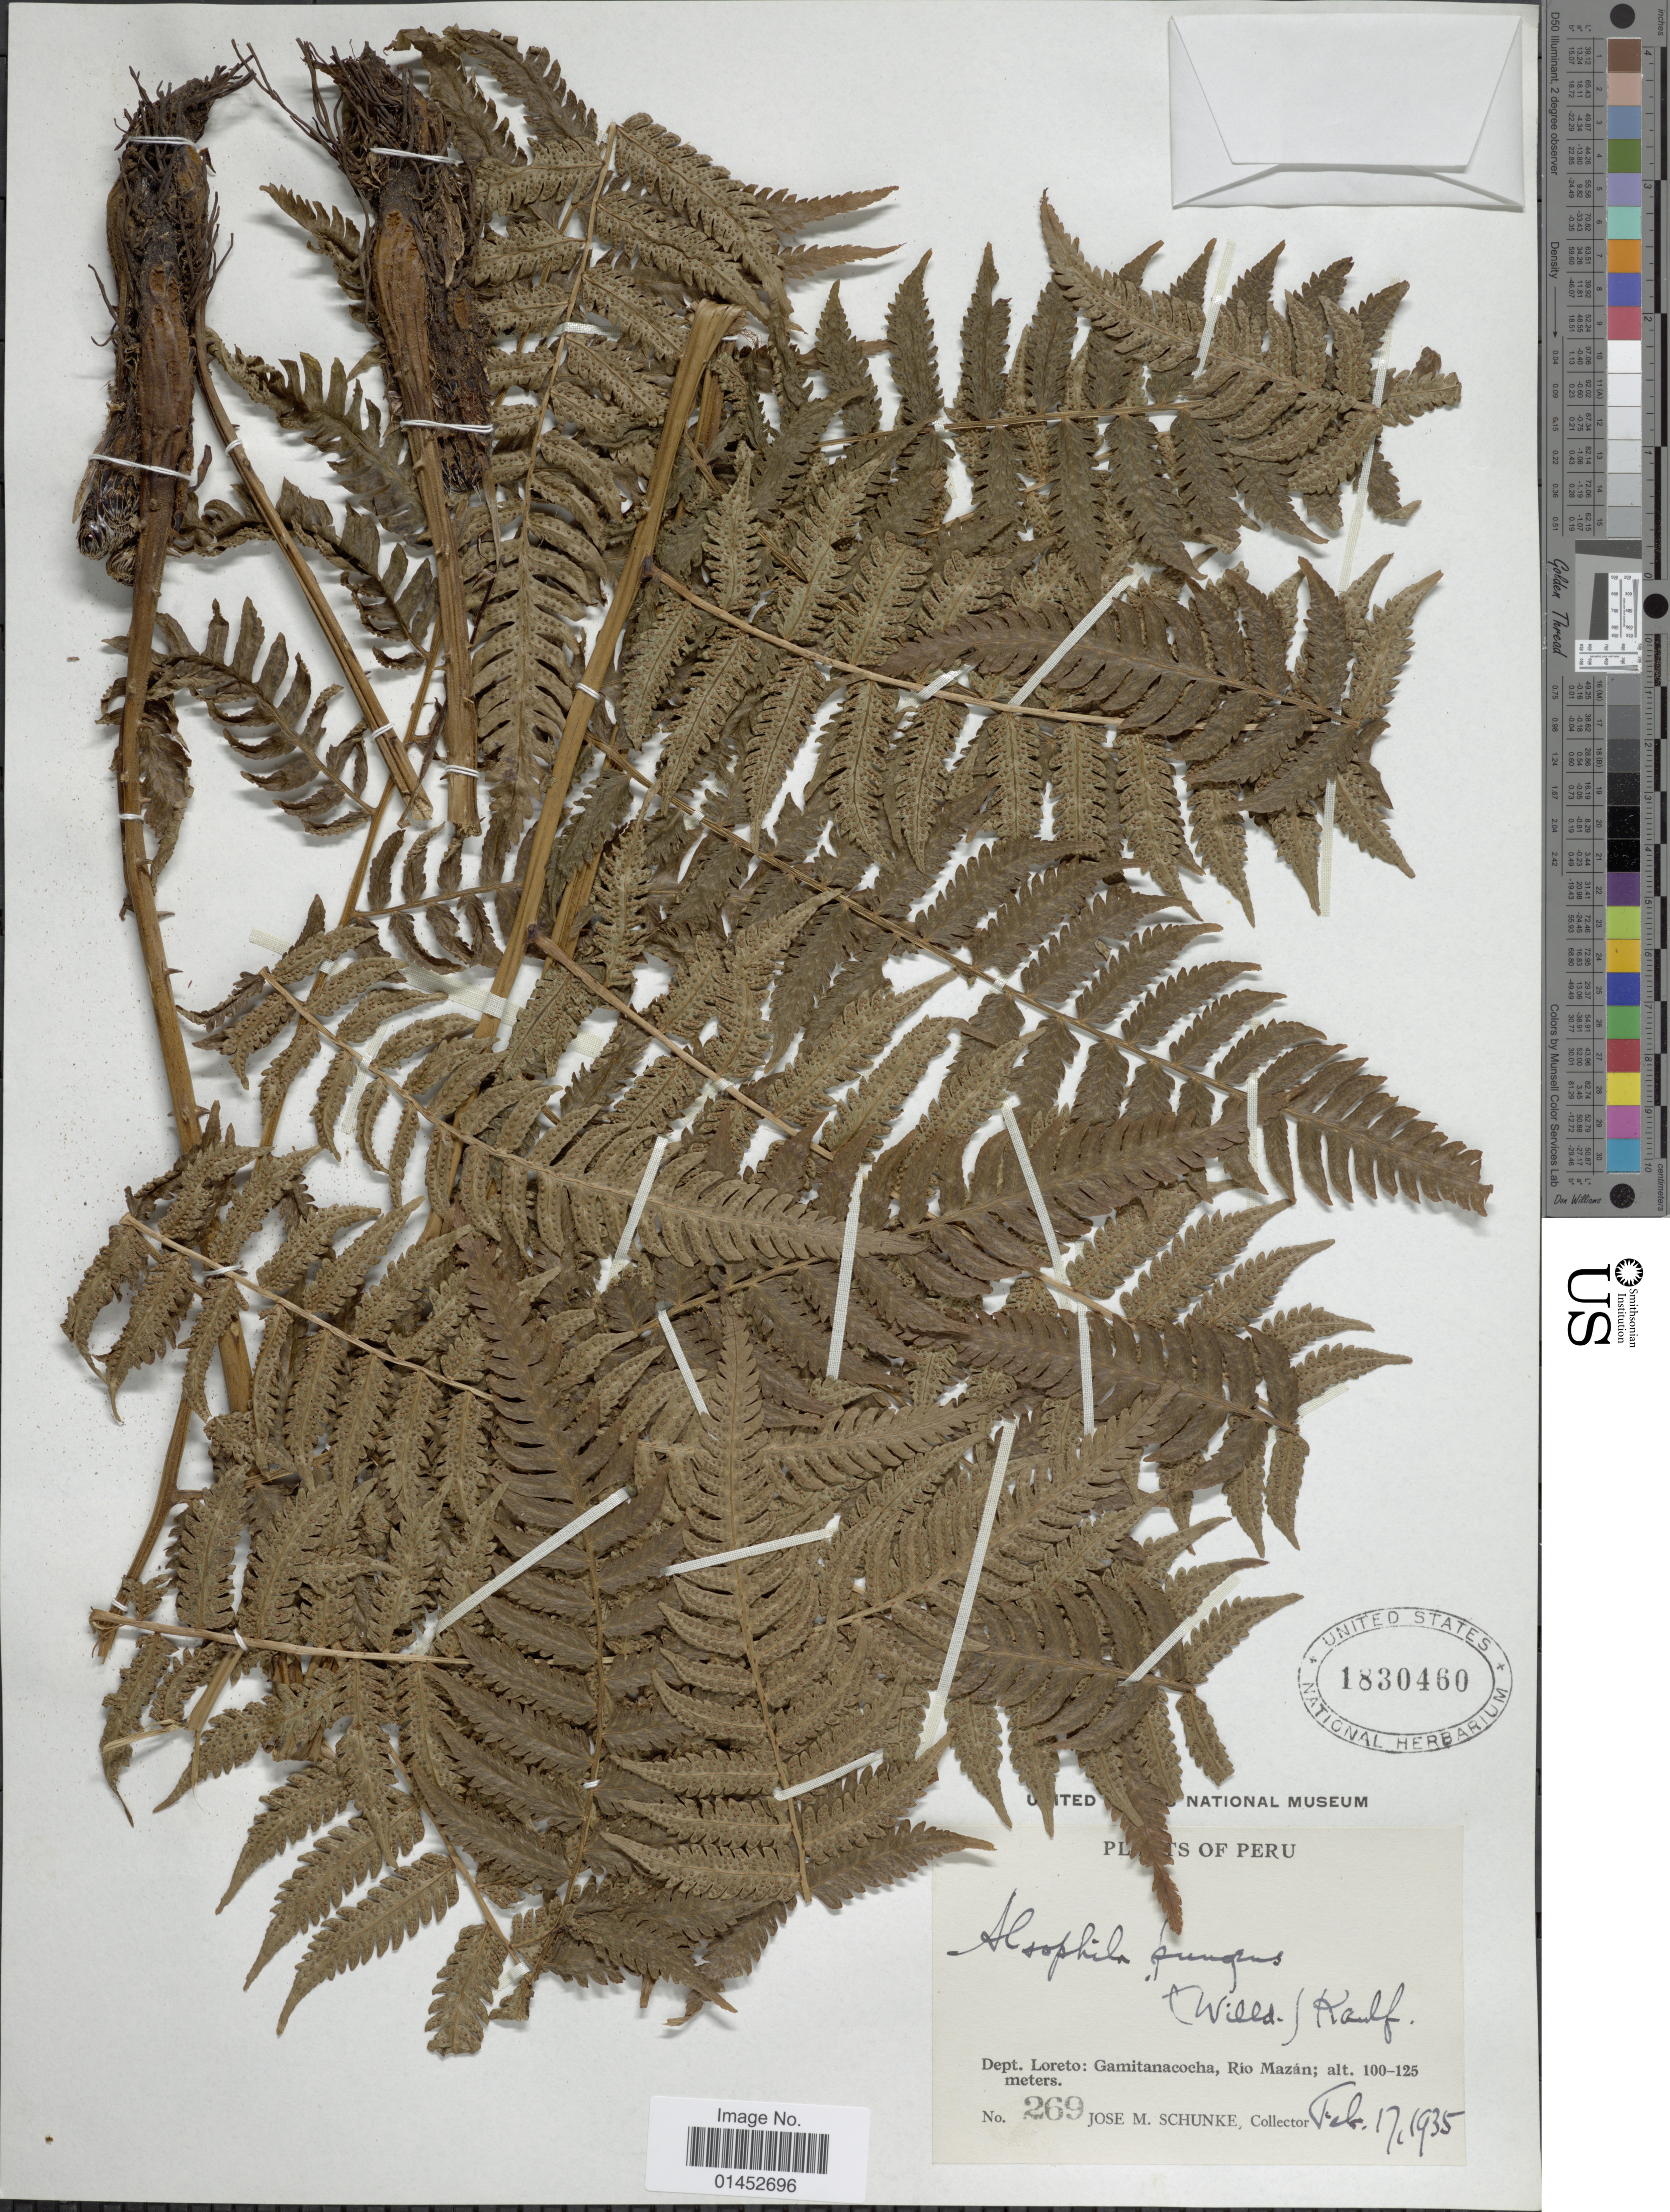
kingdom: Plantae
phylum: Tracheophyta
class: Polypodiopsida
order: Cyatheales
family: Cyatheaceae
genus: Cyathea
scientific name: Cyathea pungens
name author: (Willd.) Domin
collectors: J. M. Schunke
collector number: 269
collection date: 1935-02-17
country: Peru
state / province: Loreto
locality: Dept. Loreto: Gamitanacocha, Rio Mazán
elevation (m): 100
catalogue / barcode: US 1830460